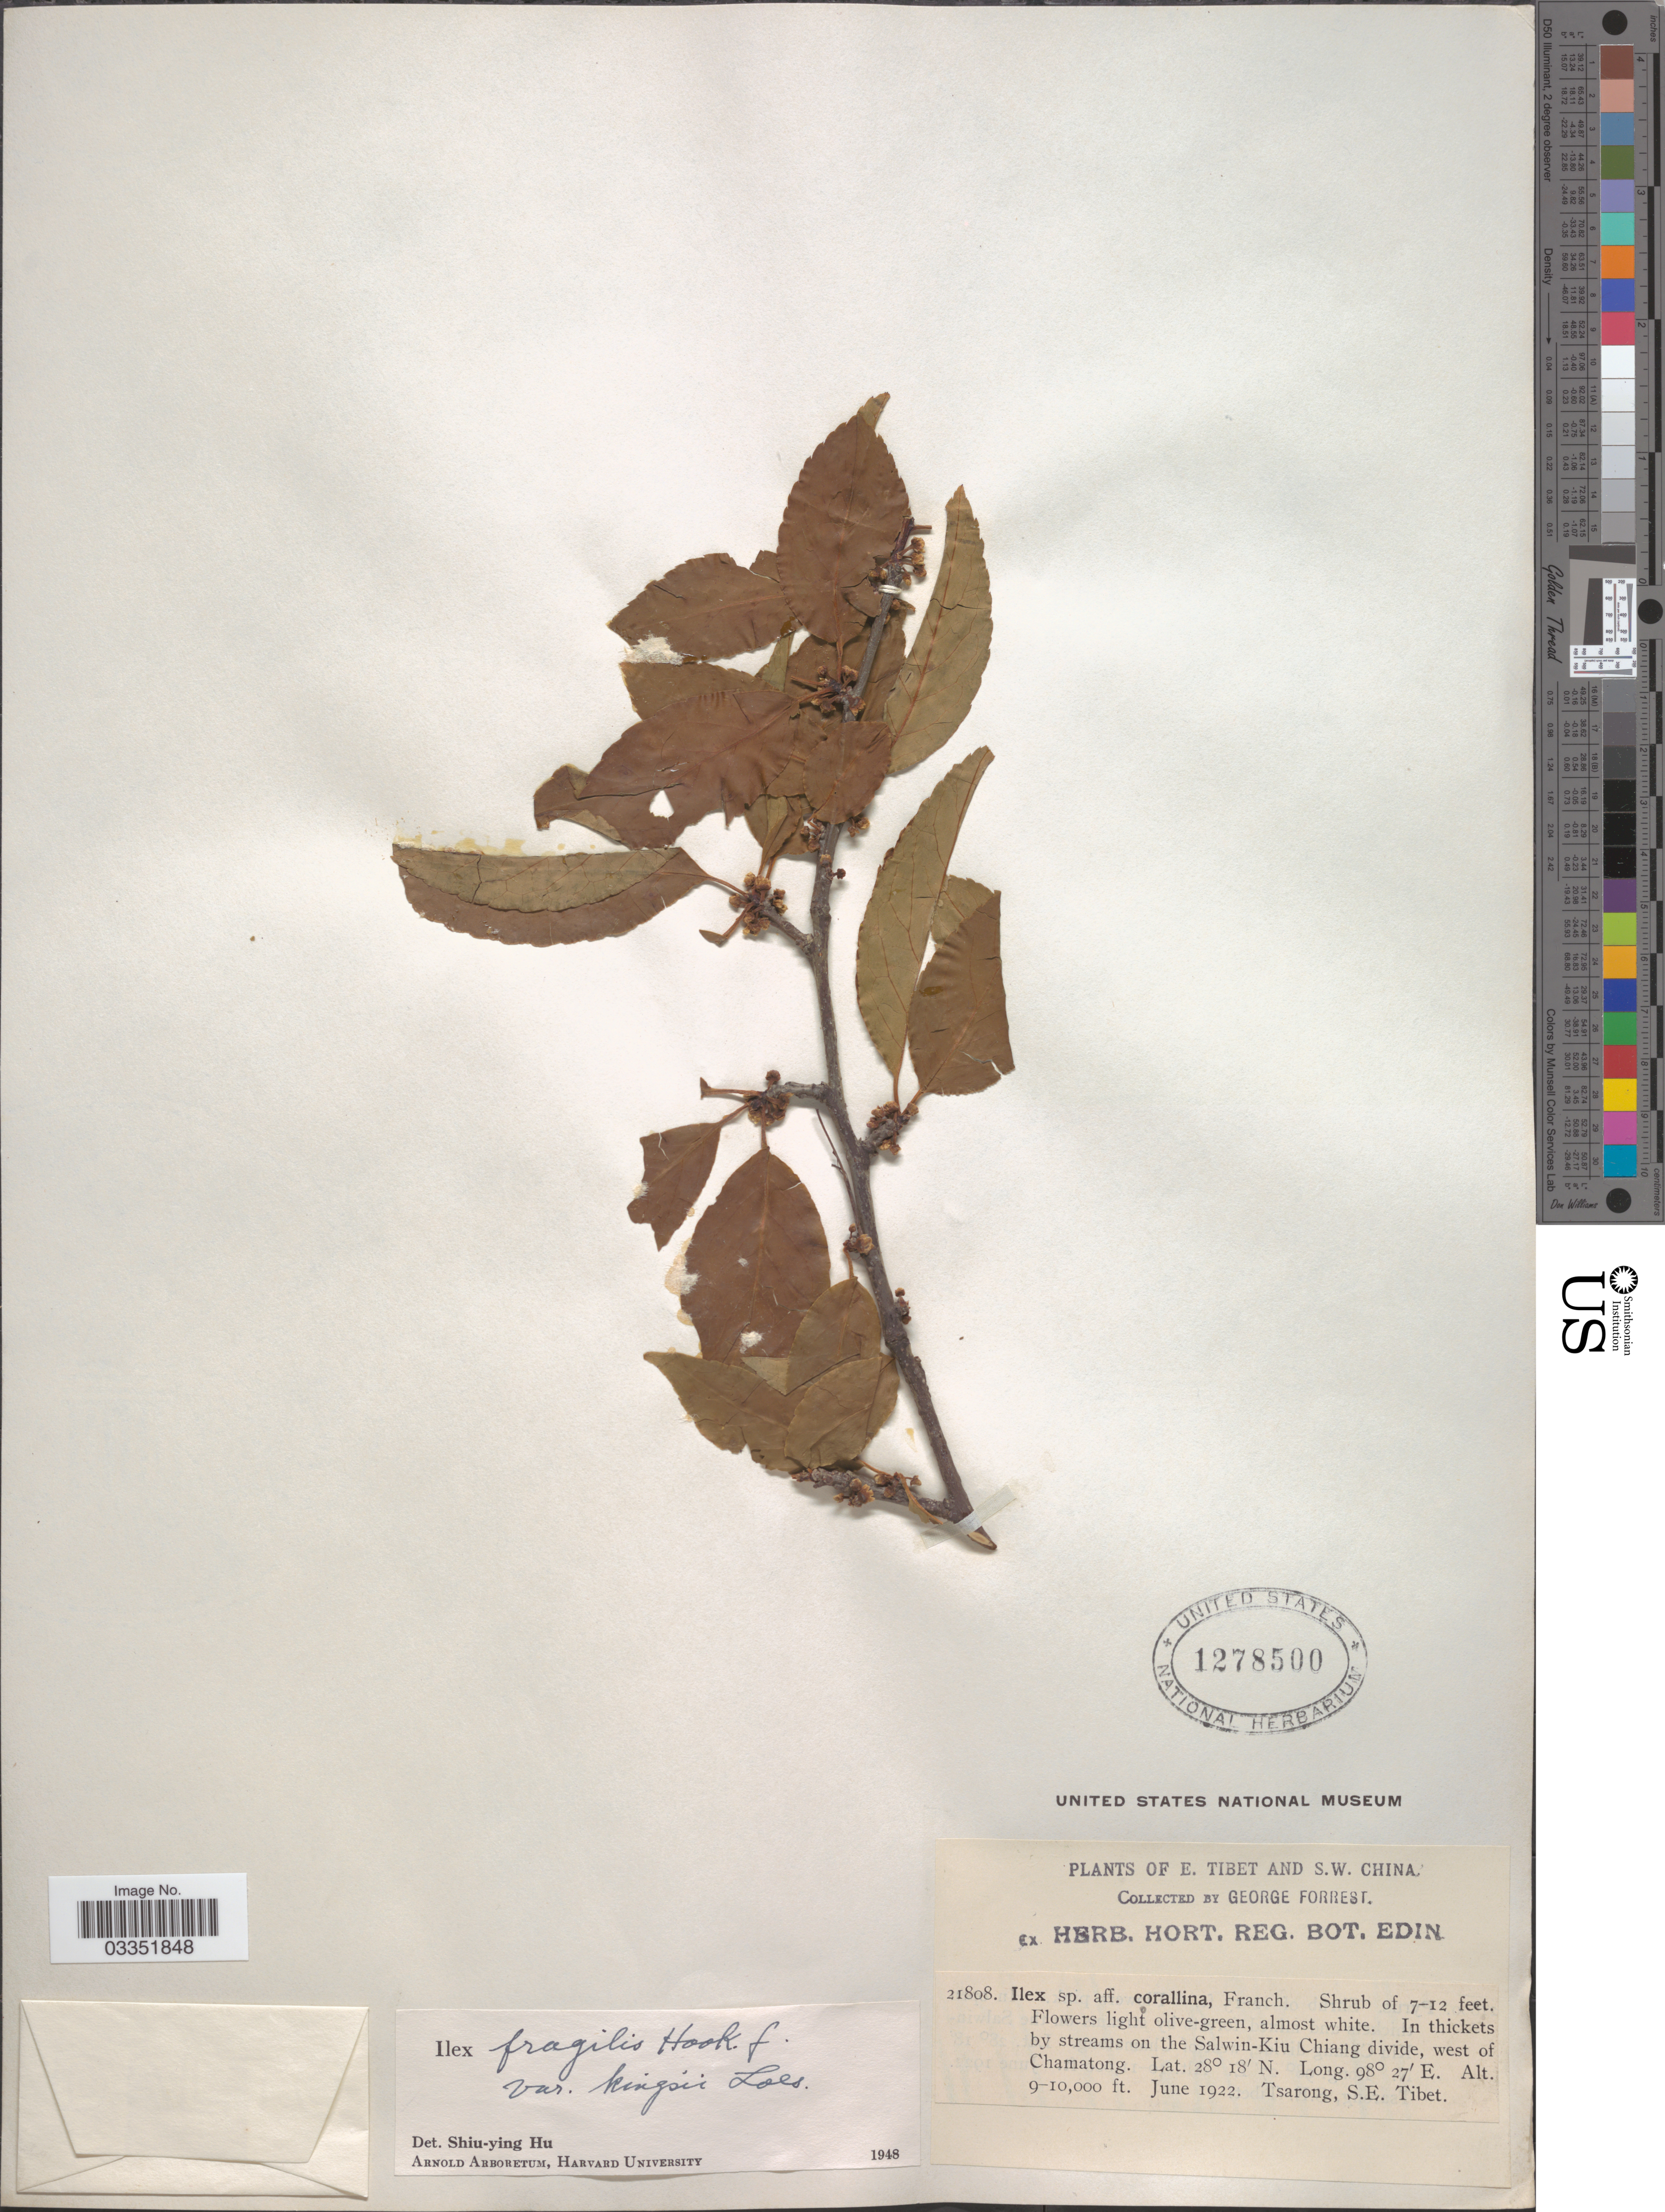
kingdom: Plantae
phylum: Tracheophyta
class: Magnoliopsida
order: Aquifoliales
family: Aquifoliaceae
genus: Ilex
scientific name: Ilex fragilis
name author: Hook. f.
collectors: G. Forrest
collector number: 21808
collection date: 1922-06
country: China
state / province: Xizang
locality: E. Tibet and S.W. China. In thickets by streams on the Salwin-Kiu Chiang divide, west of Chamatong. Tsarong, S.E. Tibet.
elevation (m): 2743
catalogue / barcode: US 1278500